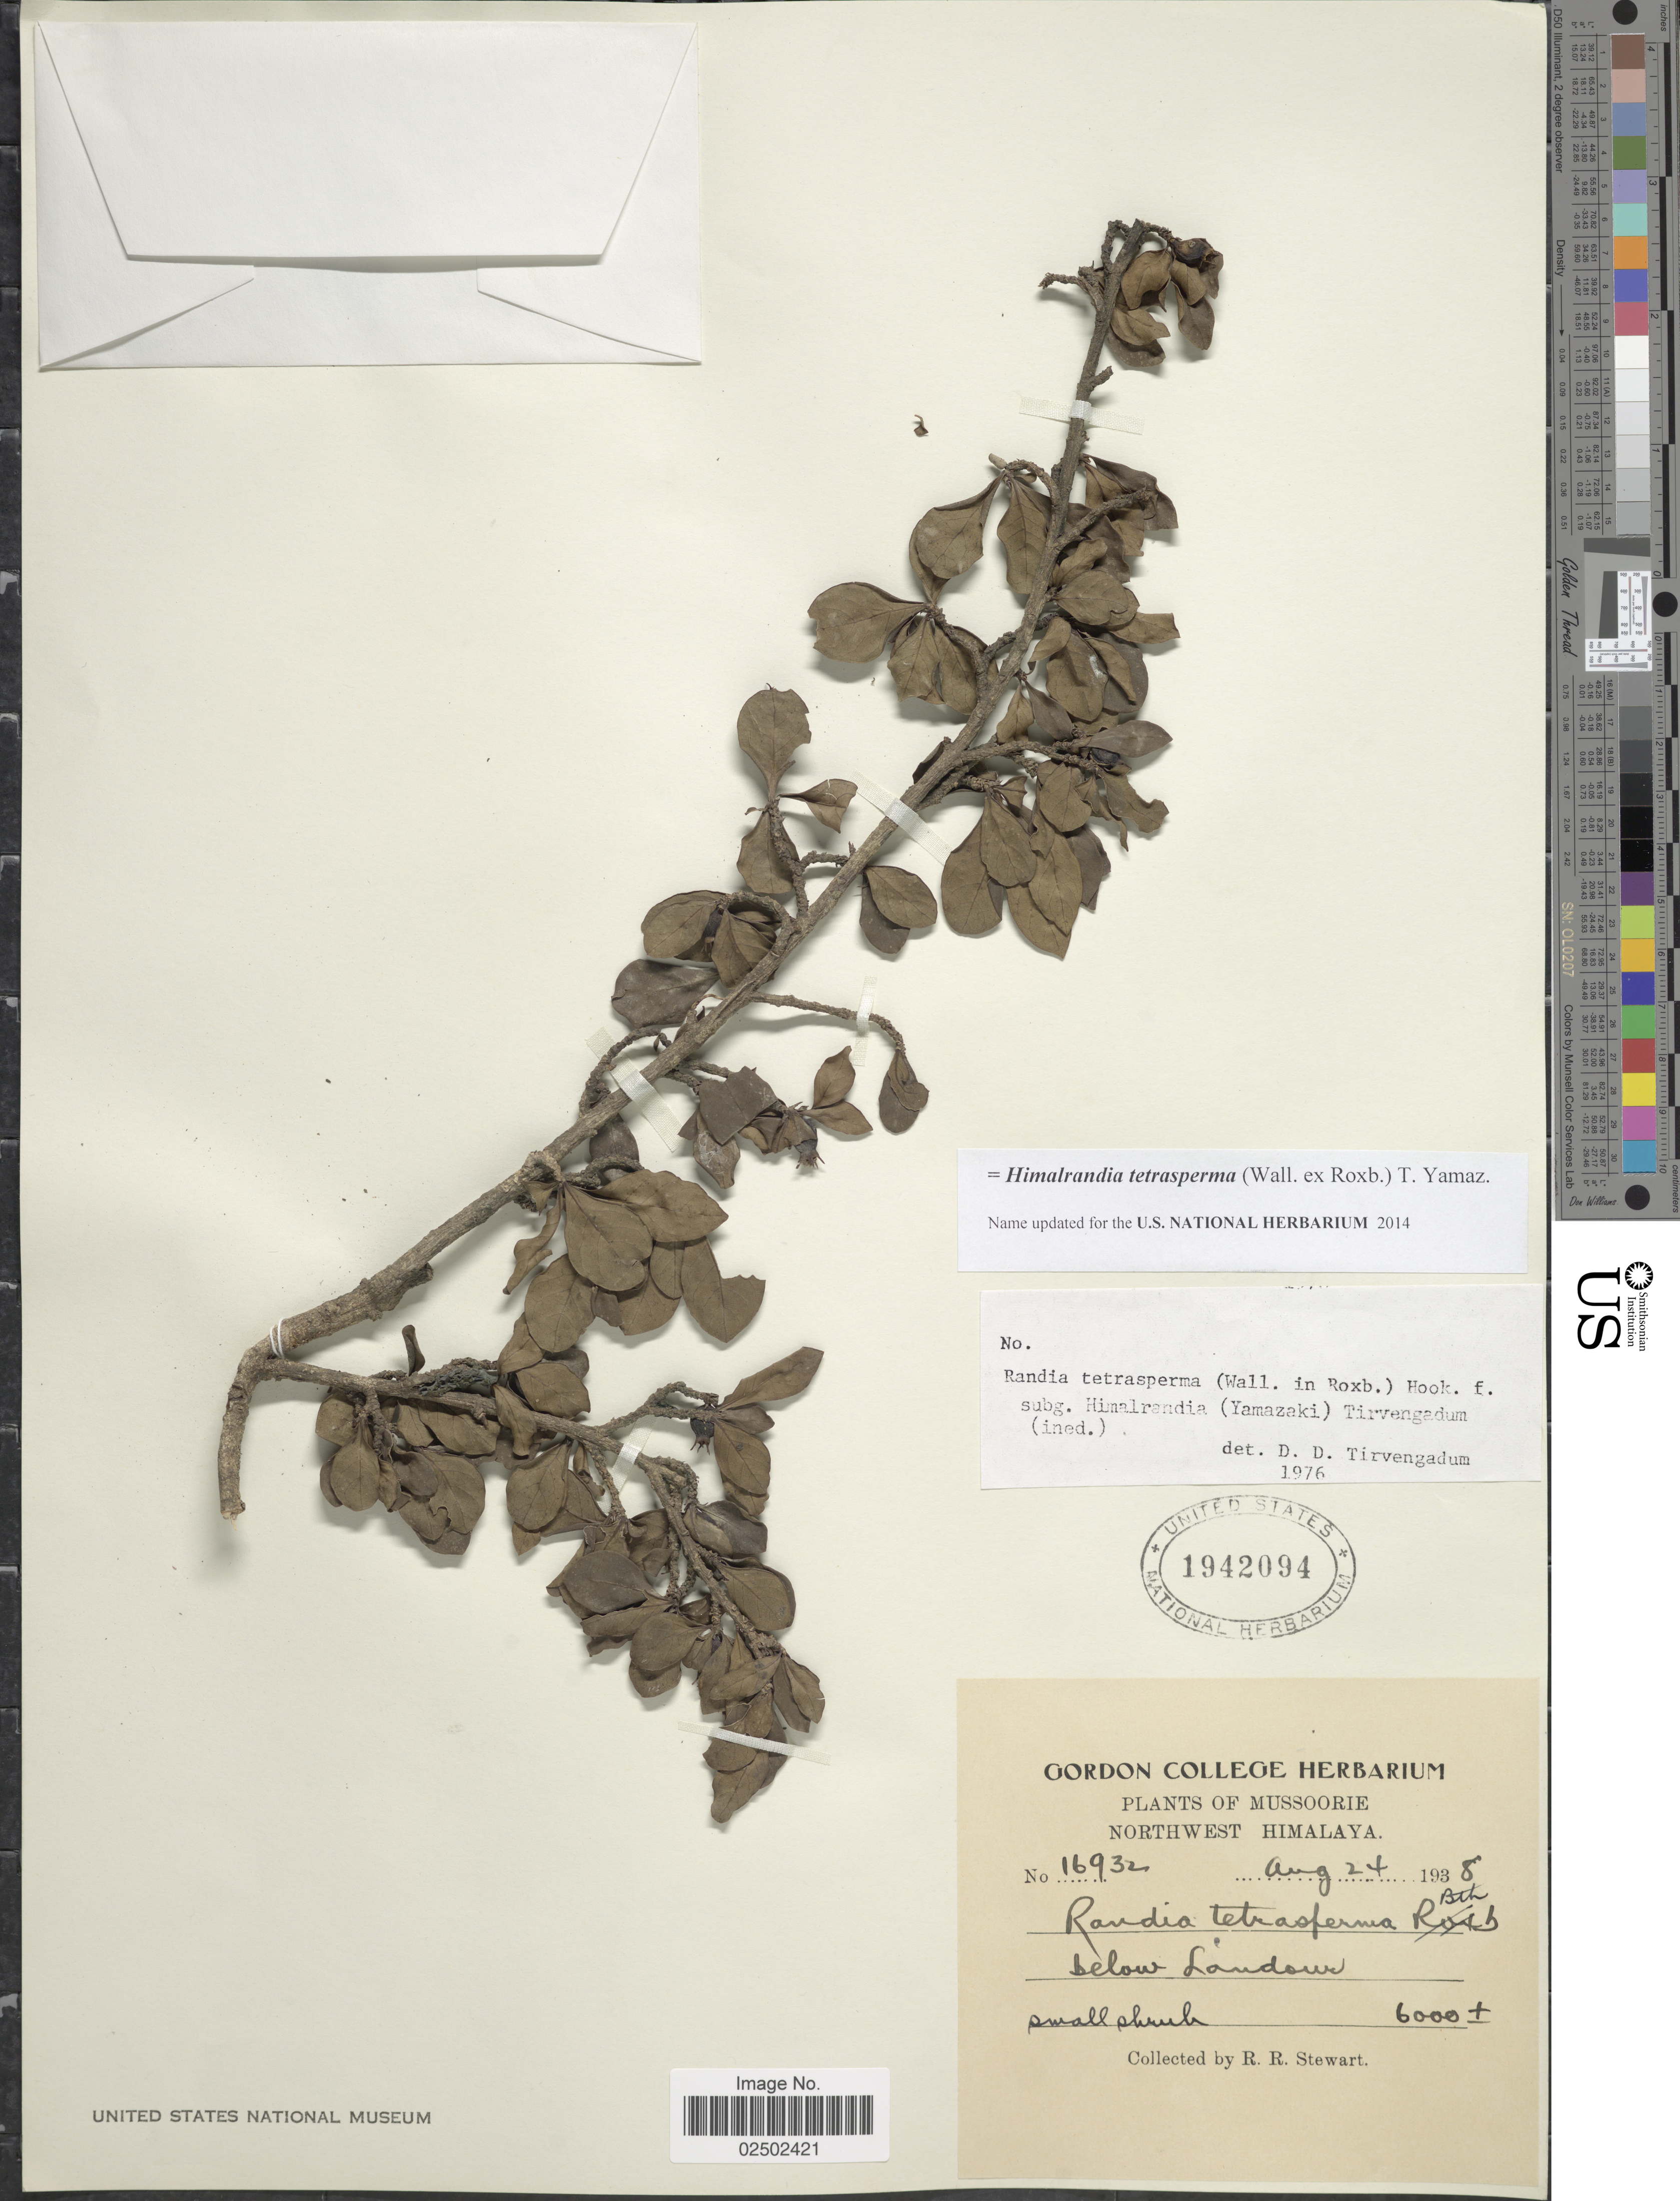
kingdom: Plantae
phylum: Tracheophyta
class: Magnoliopsida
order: Gentianales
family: Rubiaceae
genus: Himalrandia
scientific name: Himalrandia tetrasperma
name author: T. Yamaz.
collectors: R. R. Stewart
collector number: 16932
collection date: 1938-08-24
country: India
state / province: Uttarakhand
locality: Mussoorie. Northwest Himalaya. Below Landour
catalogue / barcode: US 1942094